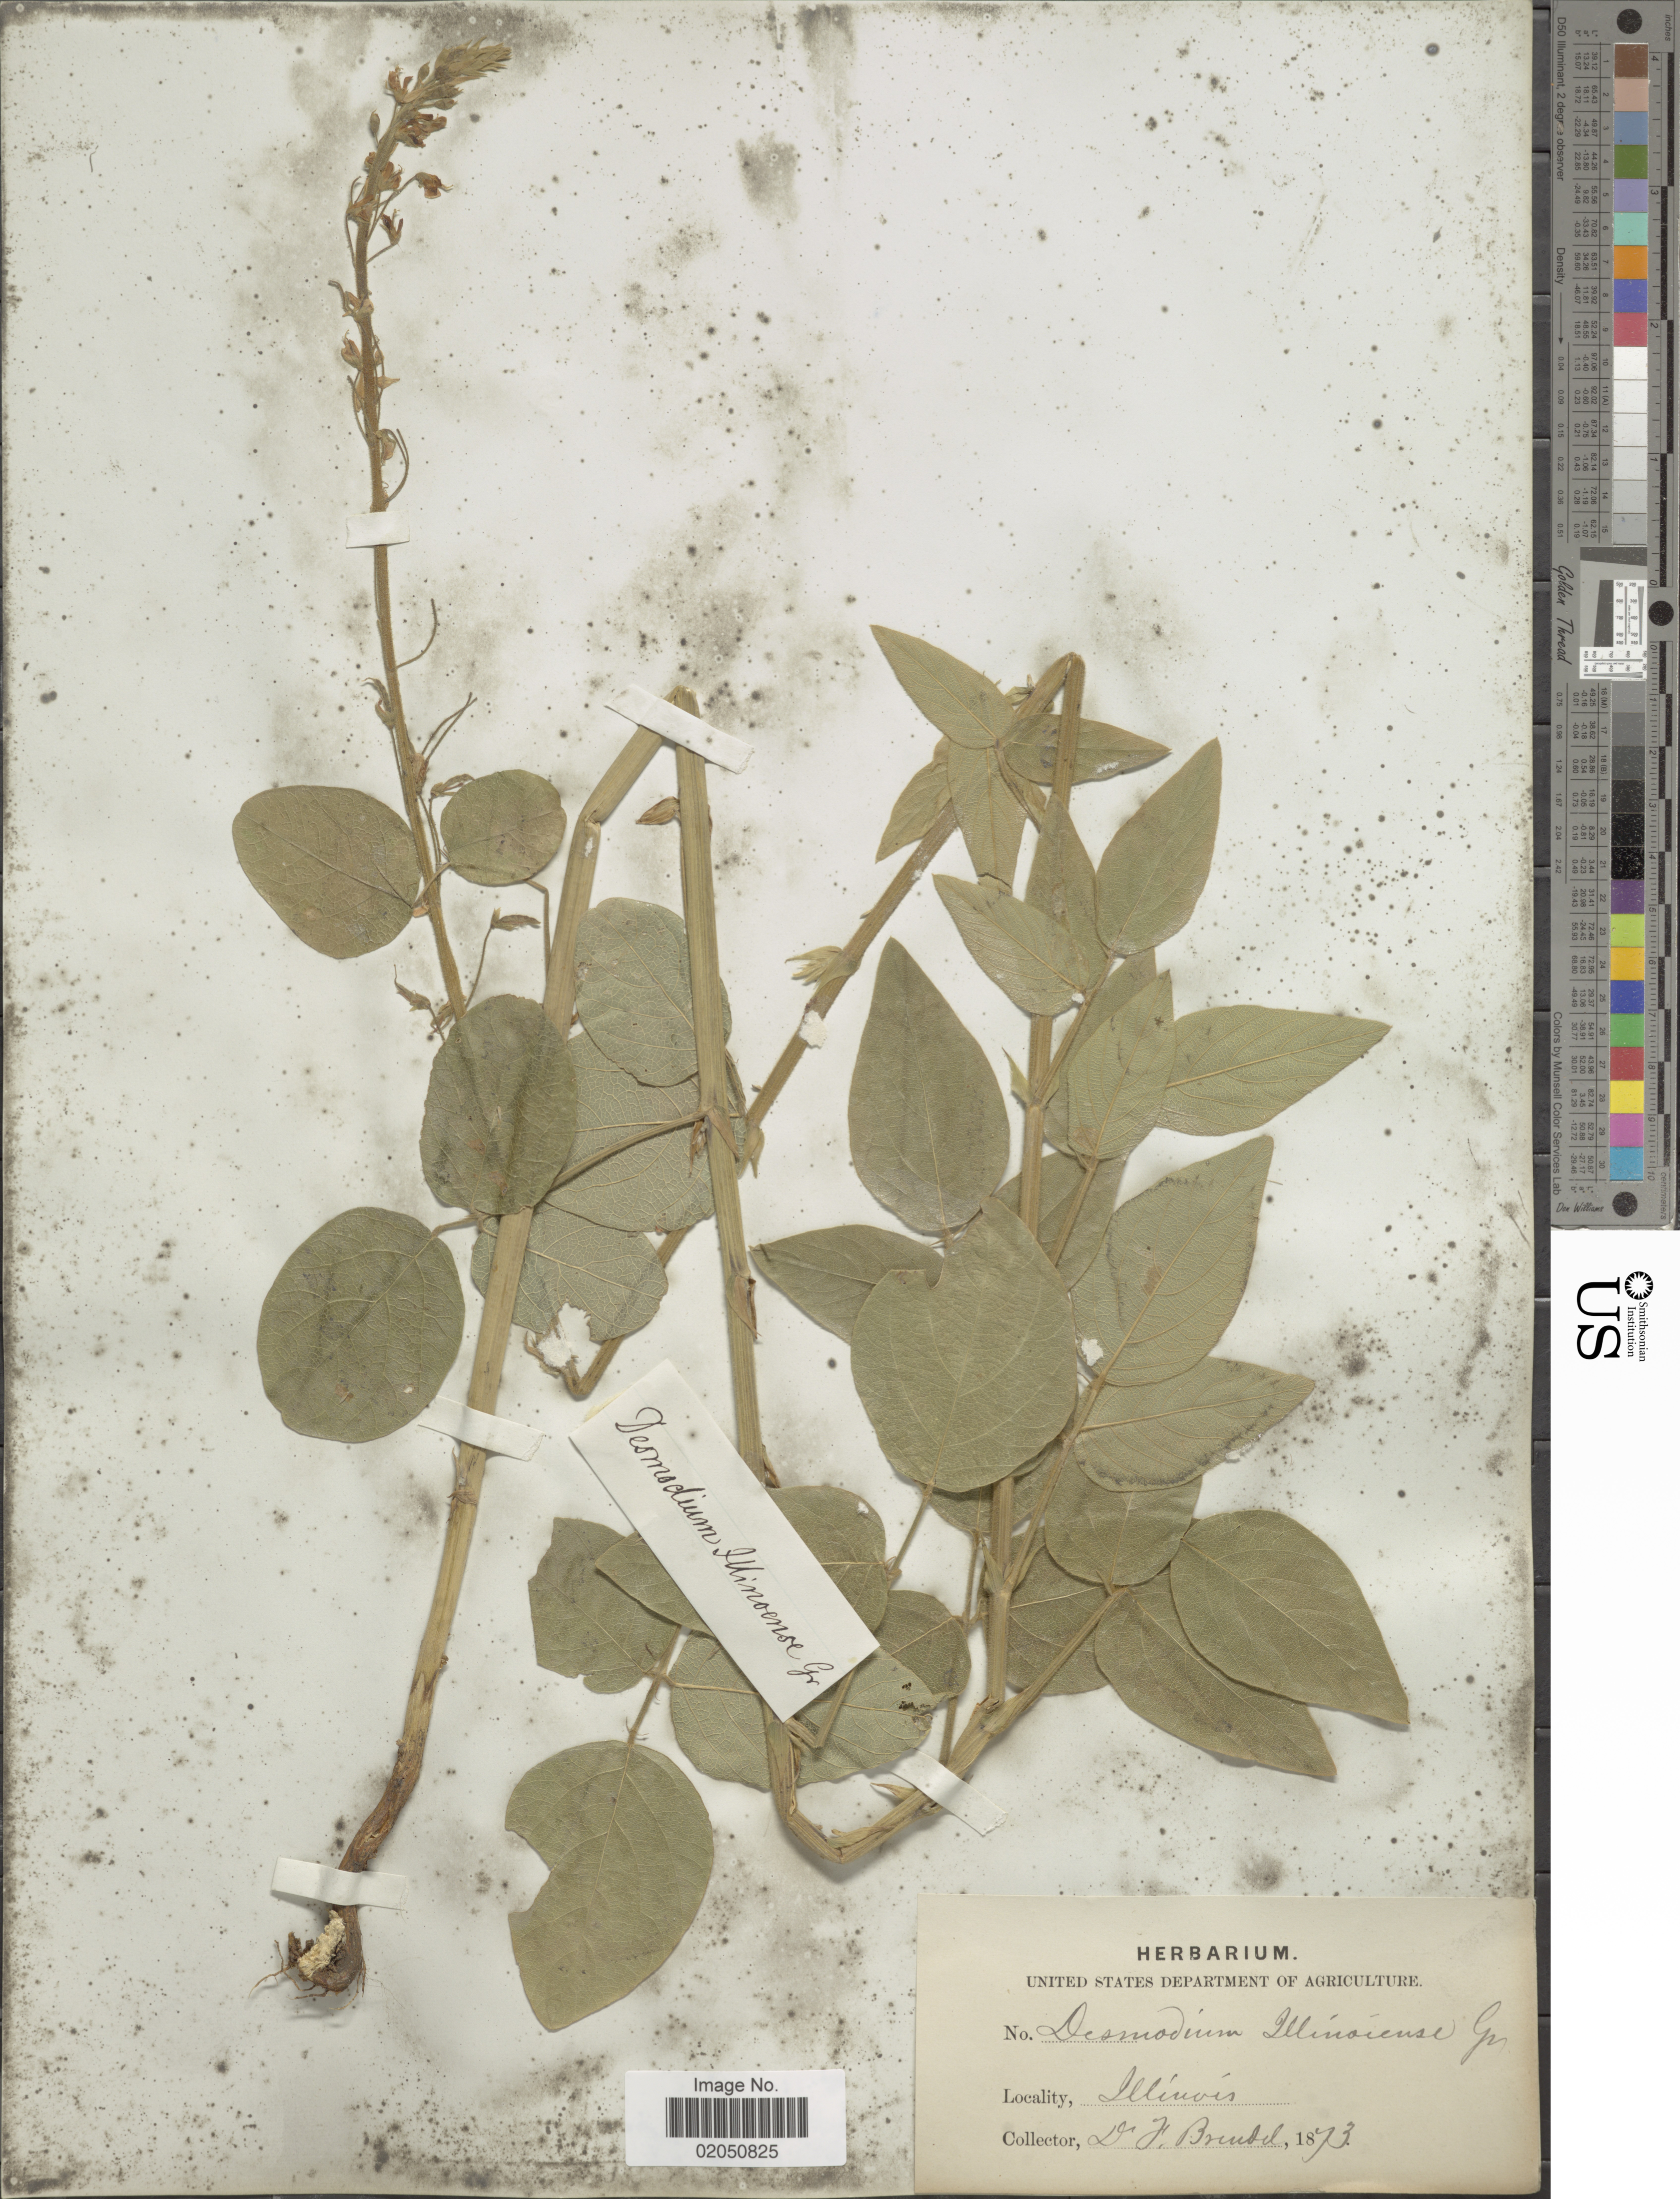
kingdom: Plantae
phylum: Tracheophyta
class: Magnoliopsida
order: Fabales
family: Fabaceae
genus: Desmodium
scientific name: Desmodium illinoense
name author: A. Gray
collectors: F. Brendel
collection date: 1873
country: United States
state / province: Illinois